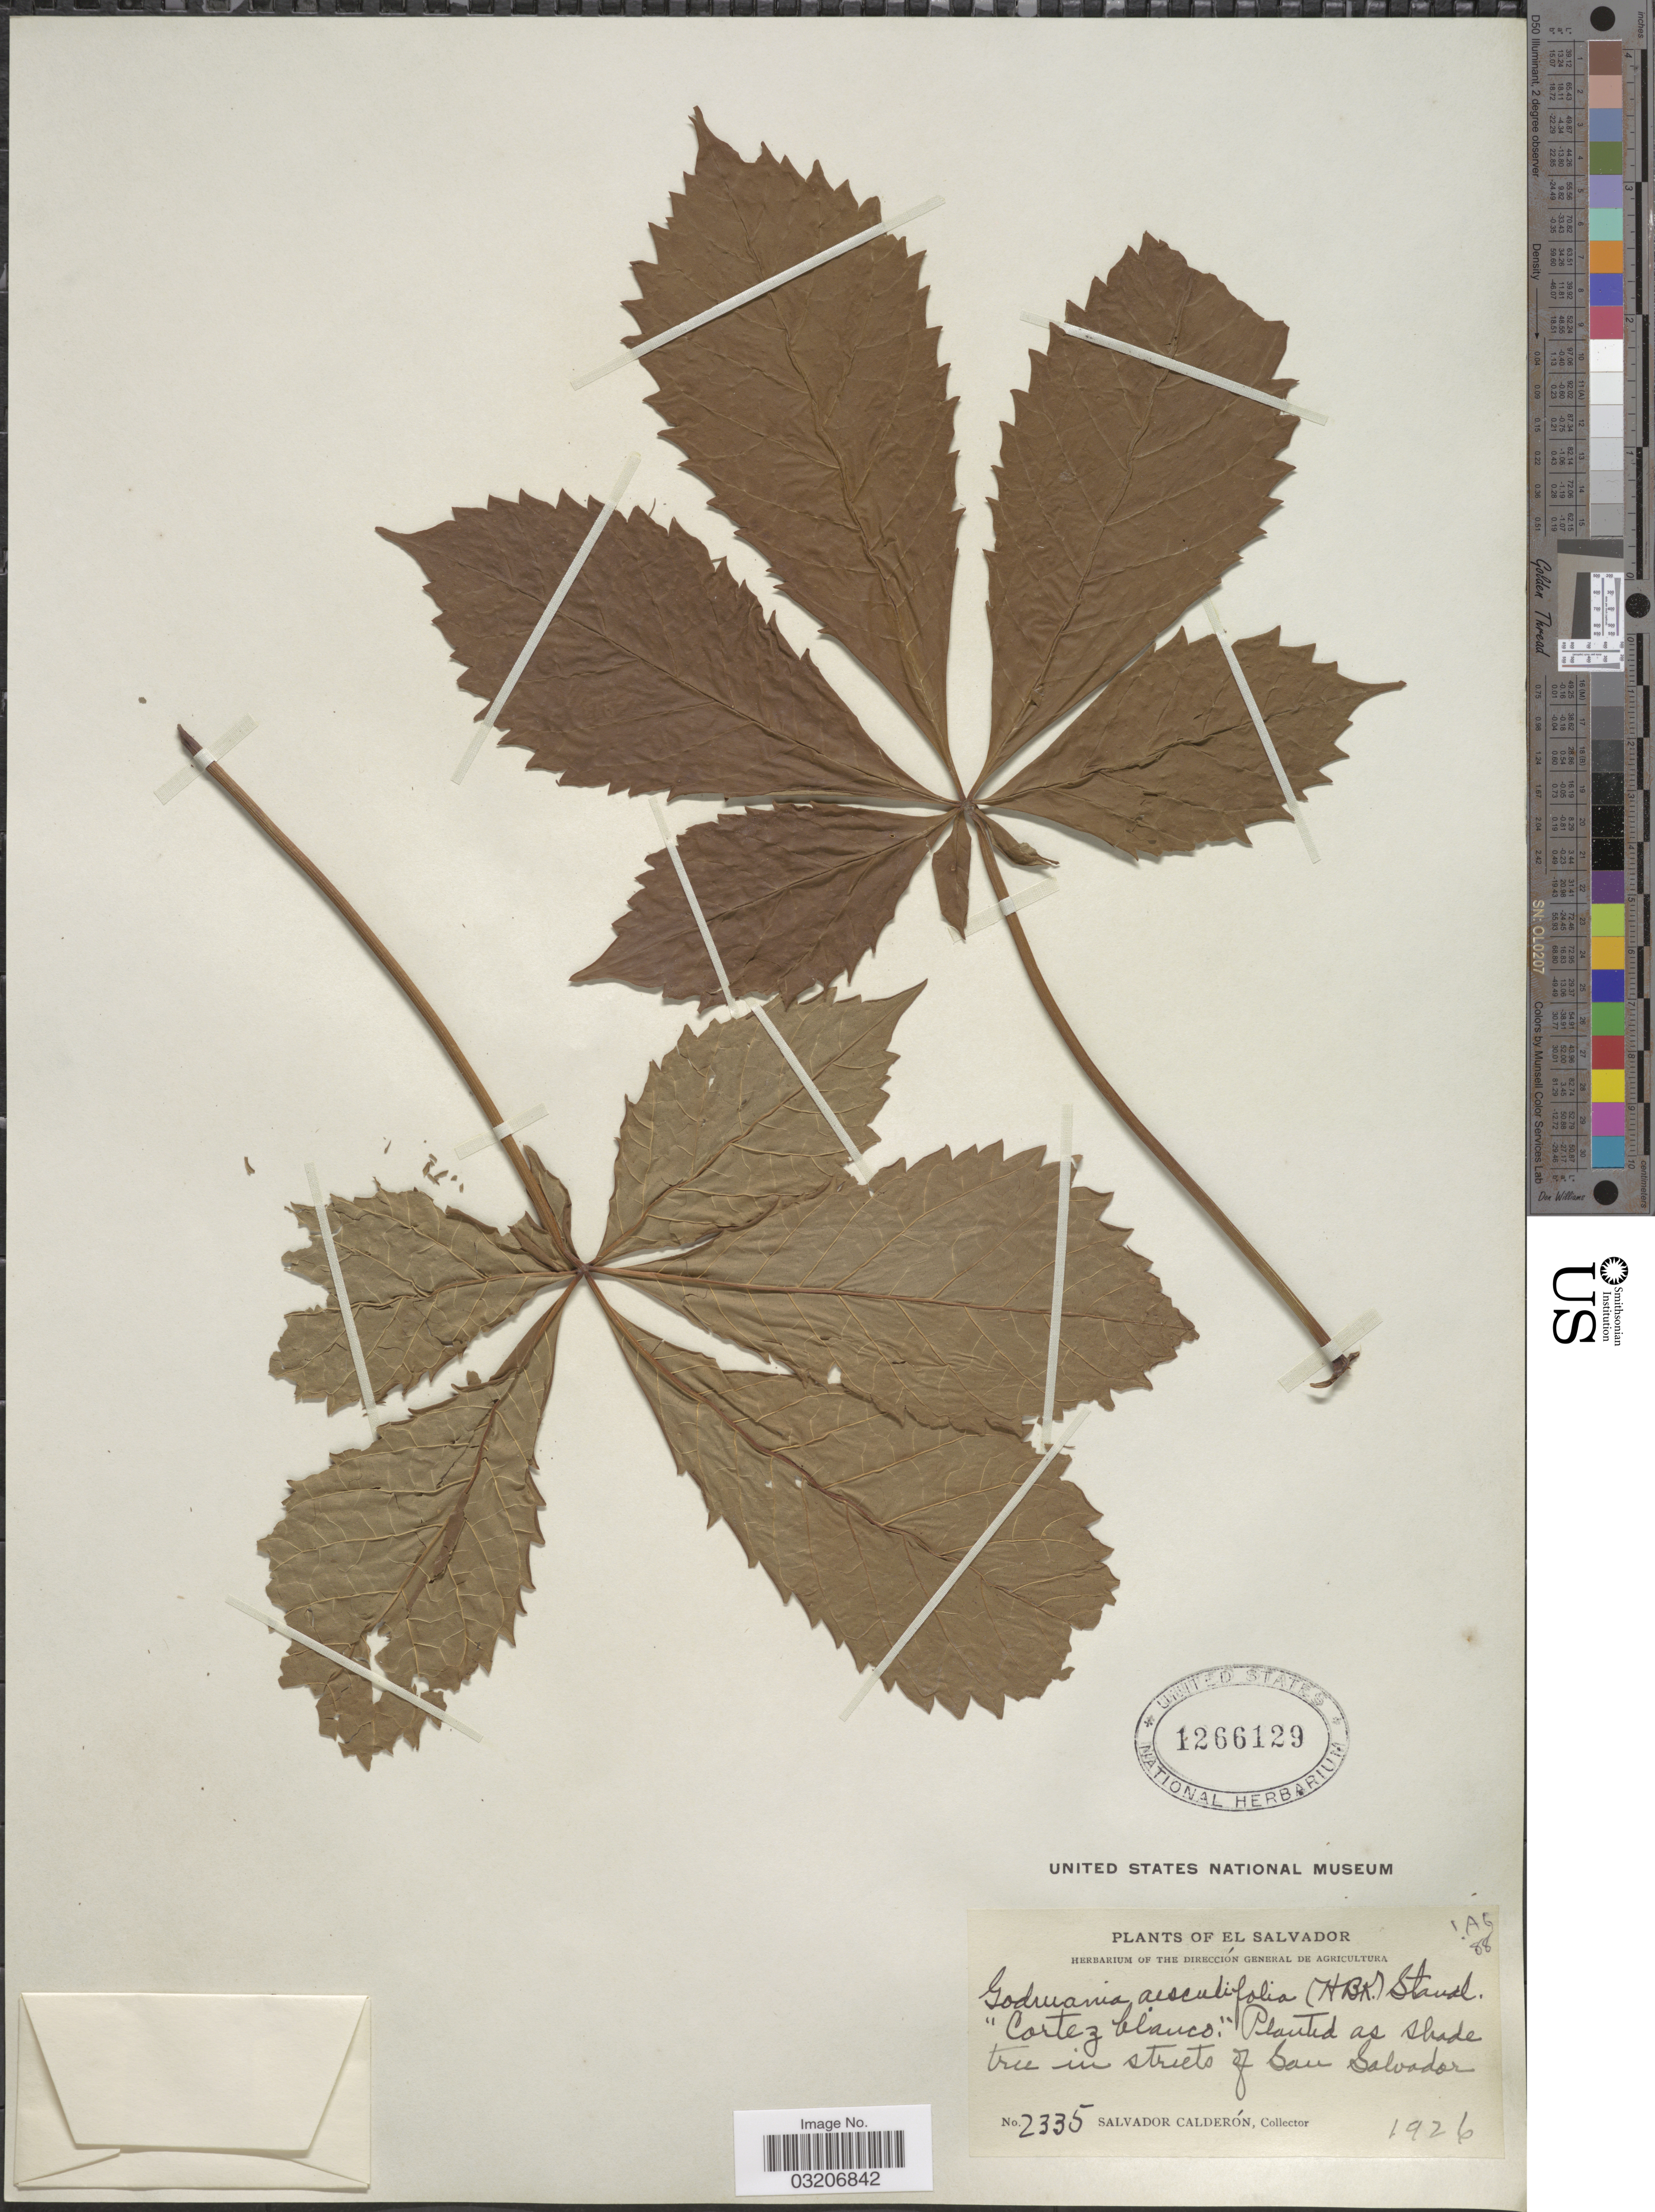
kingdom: Plantae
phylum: Tracheophyta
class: Magnoliopsida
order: Lamiales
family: Bignoniaceae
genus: Godmania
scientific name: Godmania aesculifolia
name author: Standl.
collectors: S. Calderón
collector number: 2335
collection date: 1926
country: El Salvador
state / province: San Salvador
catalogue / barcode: US 1266129